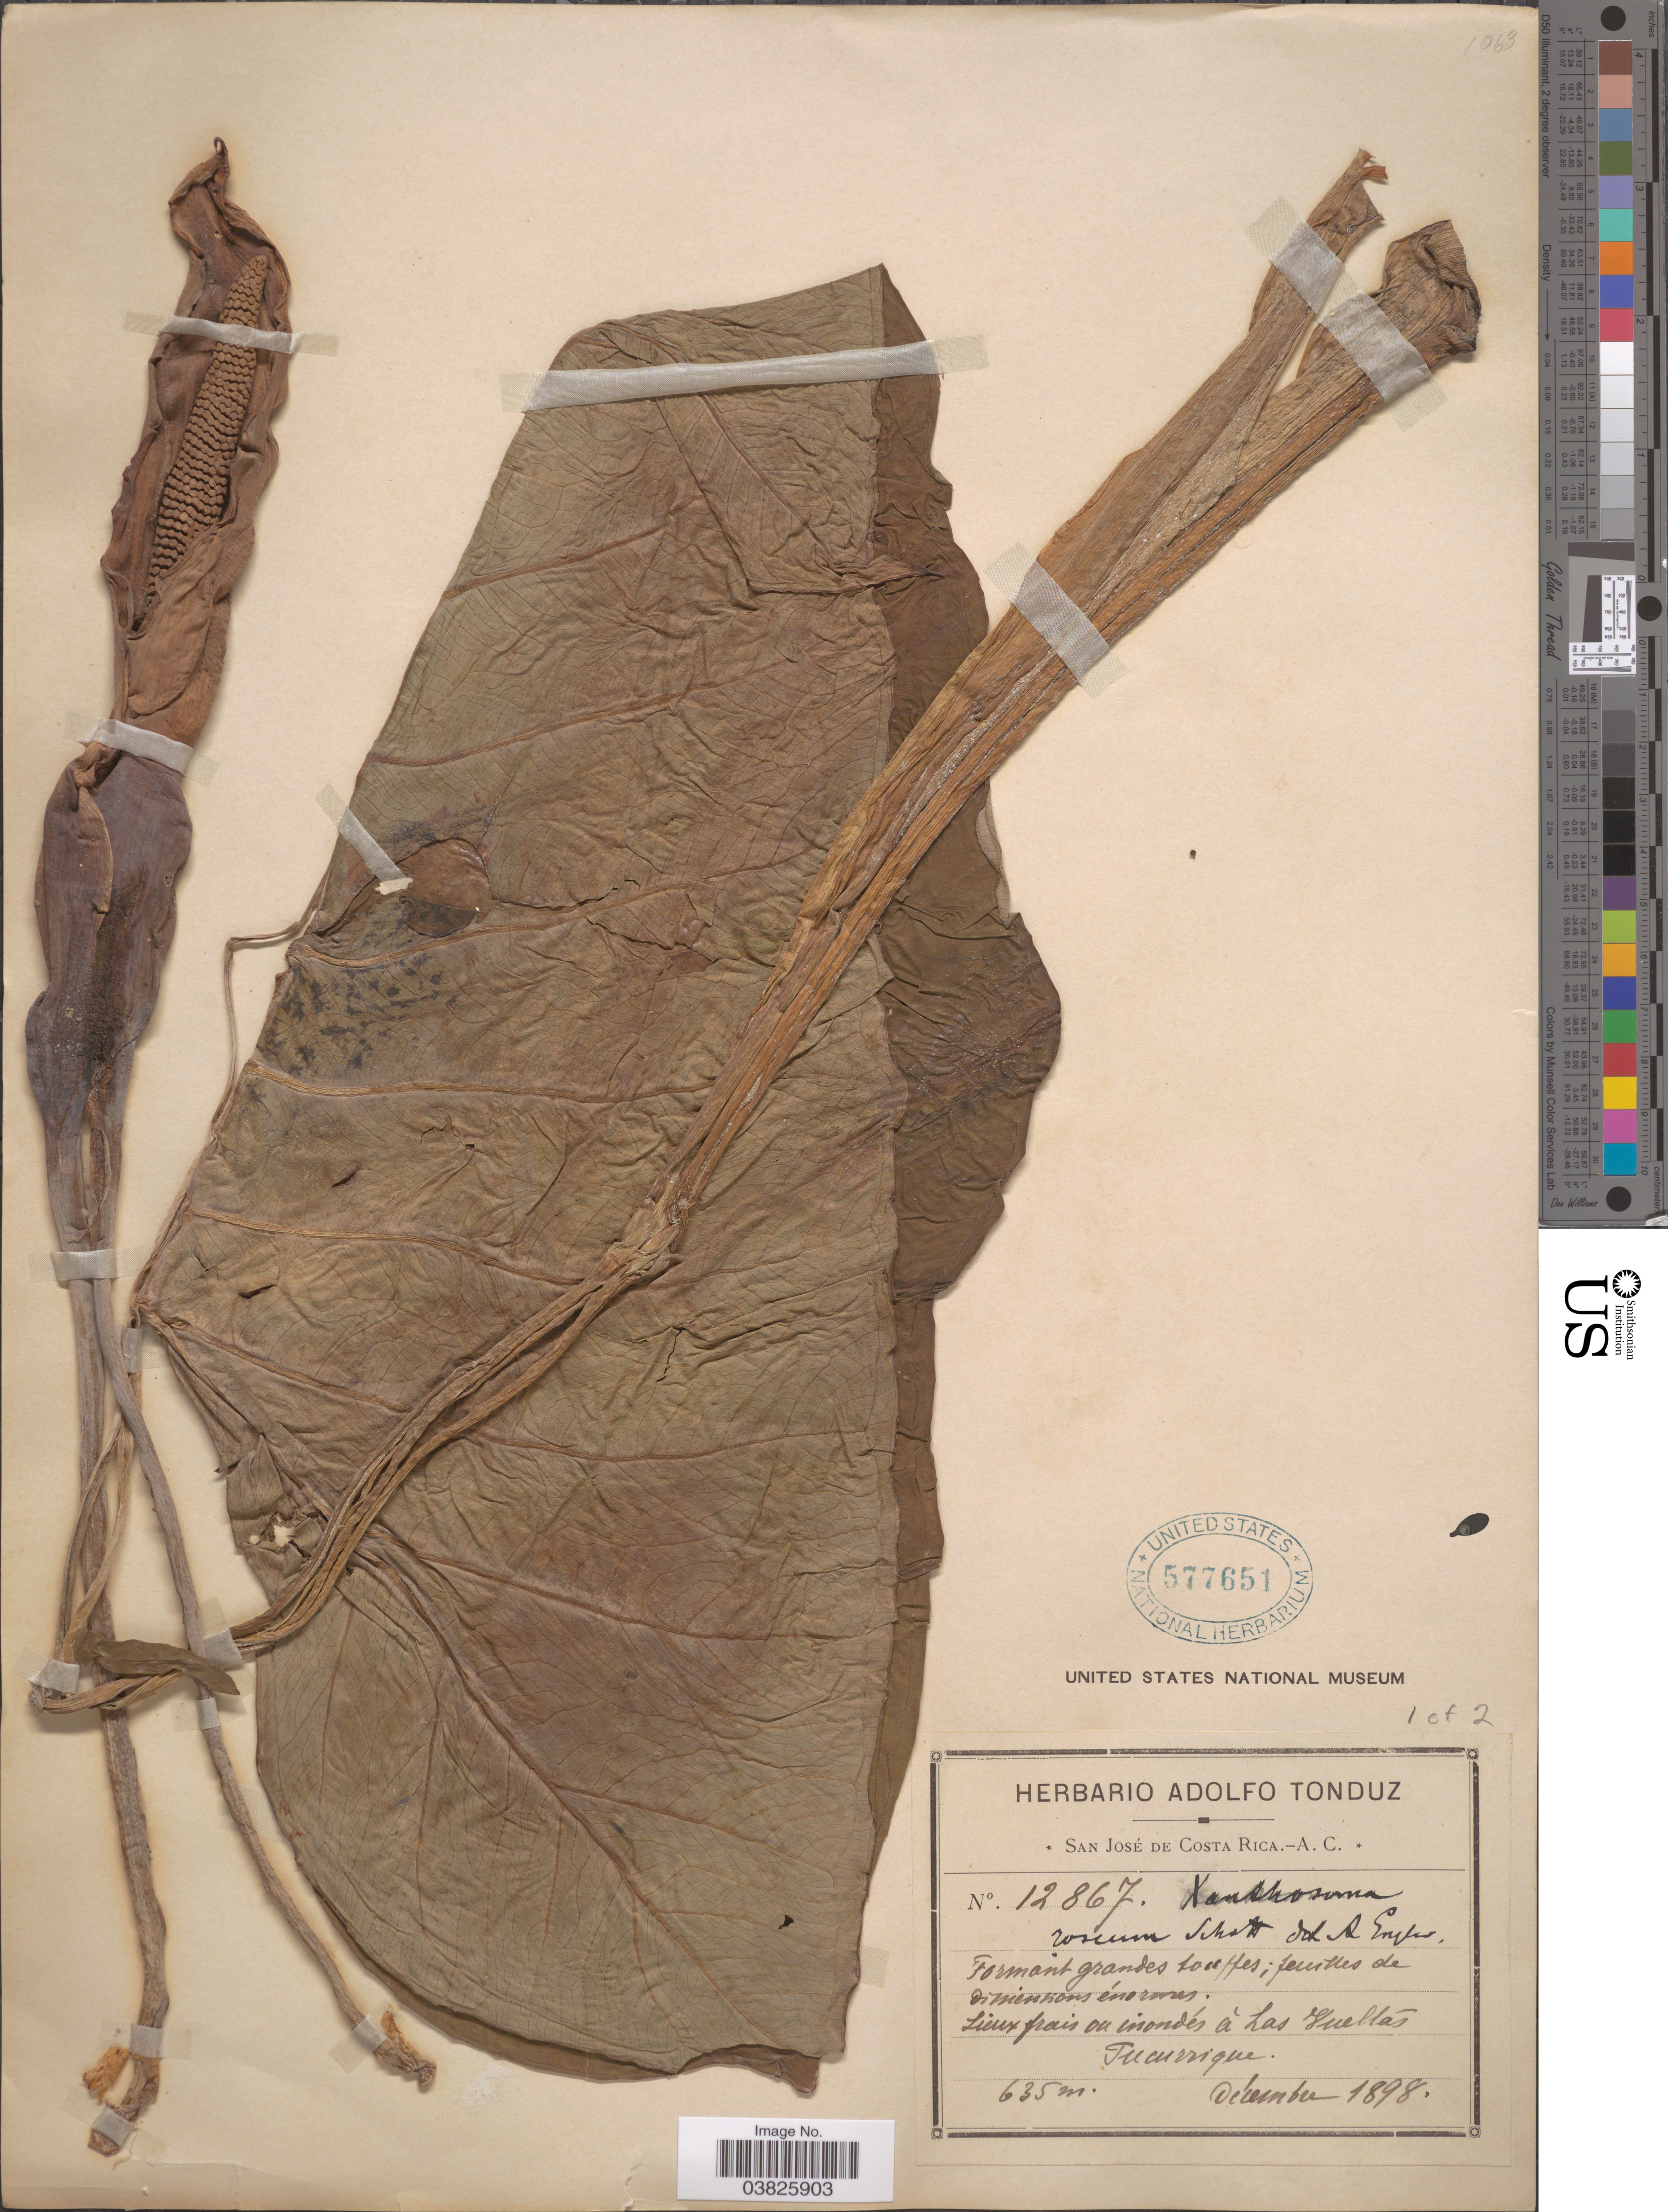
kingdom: Plantae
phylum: Tracheophyta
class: Liliopsida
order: Alismatales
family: Araceae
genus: Xanthosoma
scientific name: Xanthosoma roseum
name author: Schott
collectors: A. Tonduz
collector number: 12867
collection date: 1898-12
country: Costa Rica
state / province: San José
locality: Lieux frais ou inondés à Las Vueltás Tucurrique.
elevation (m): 635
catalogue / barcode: US 577651